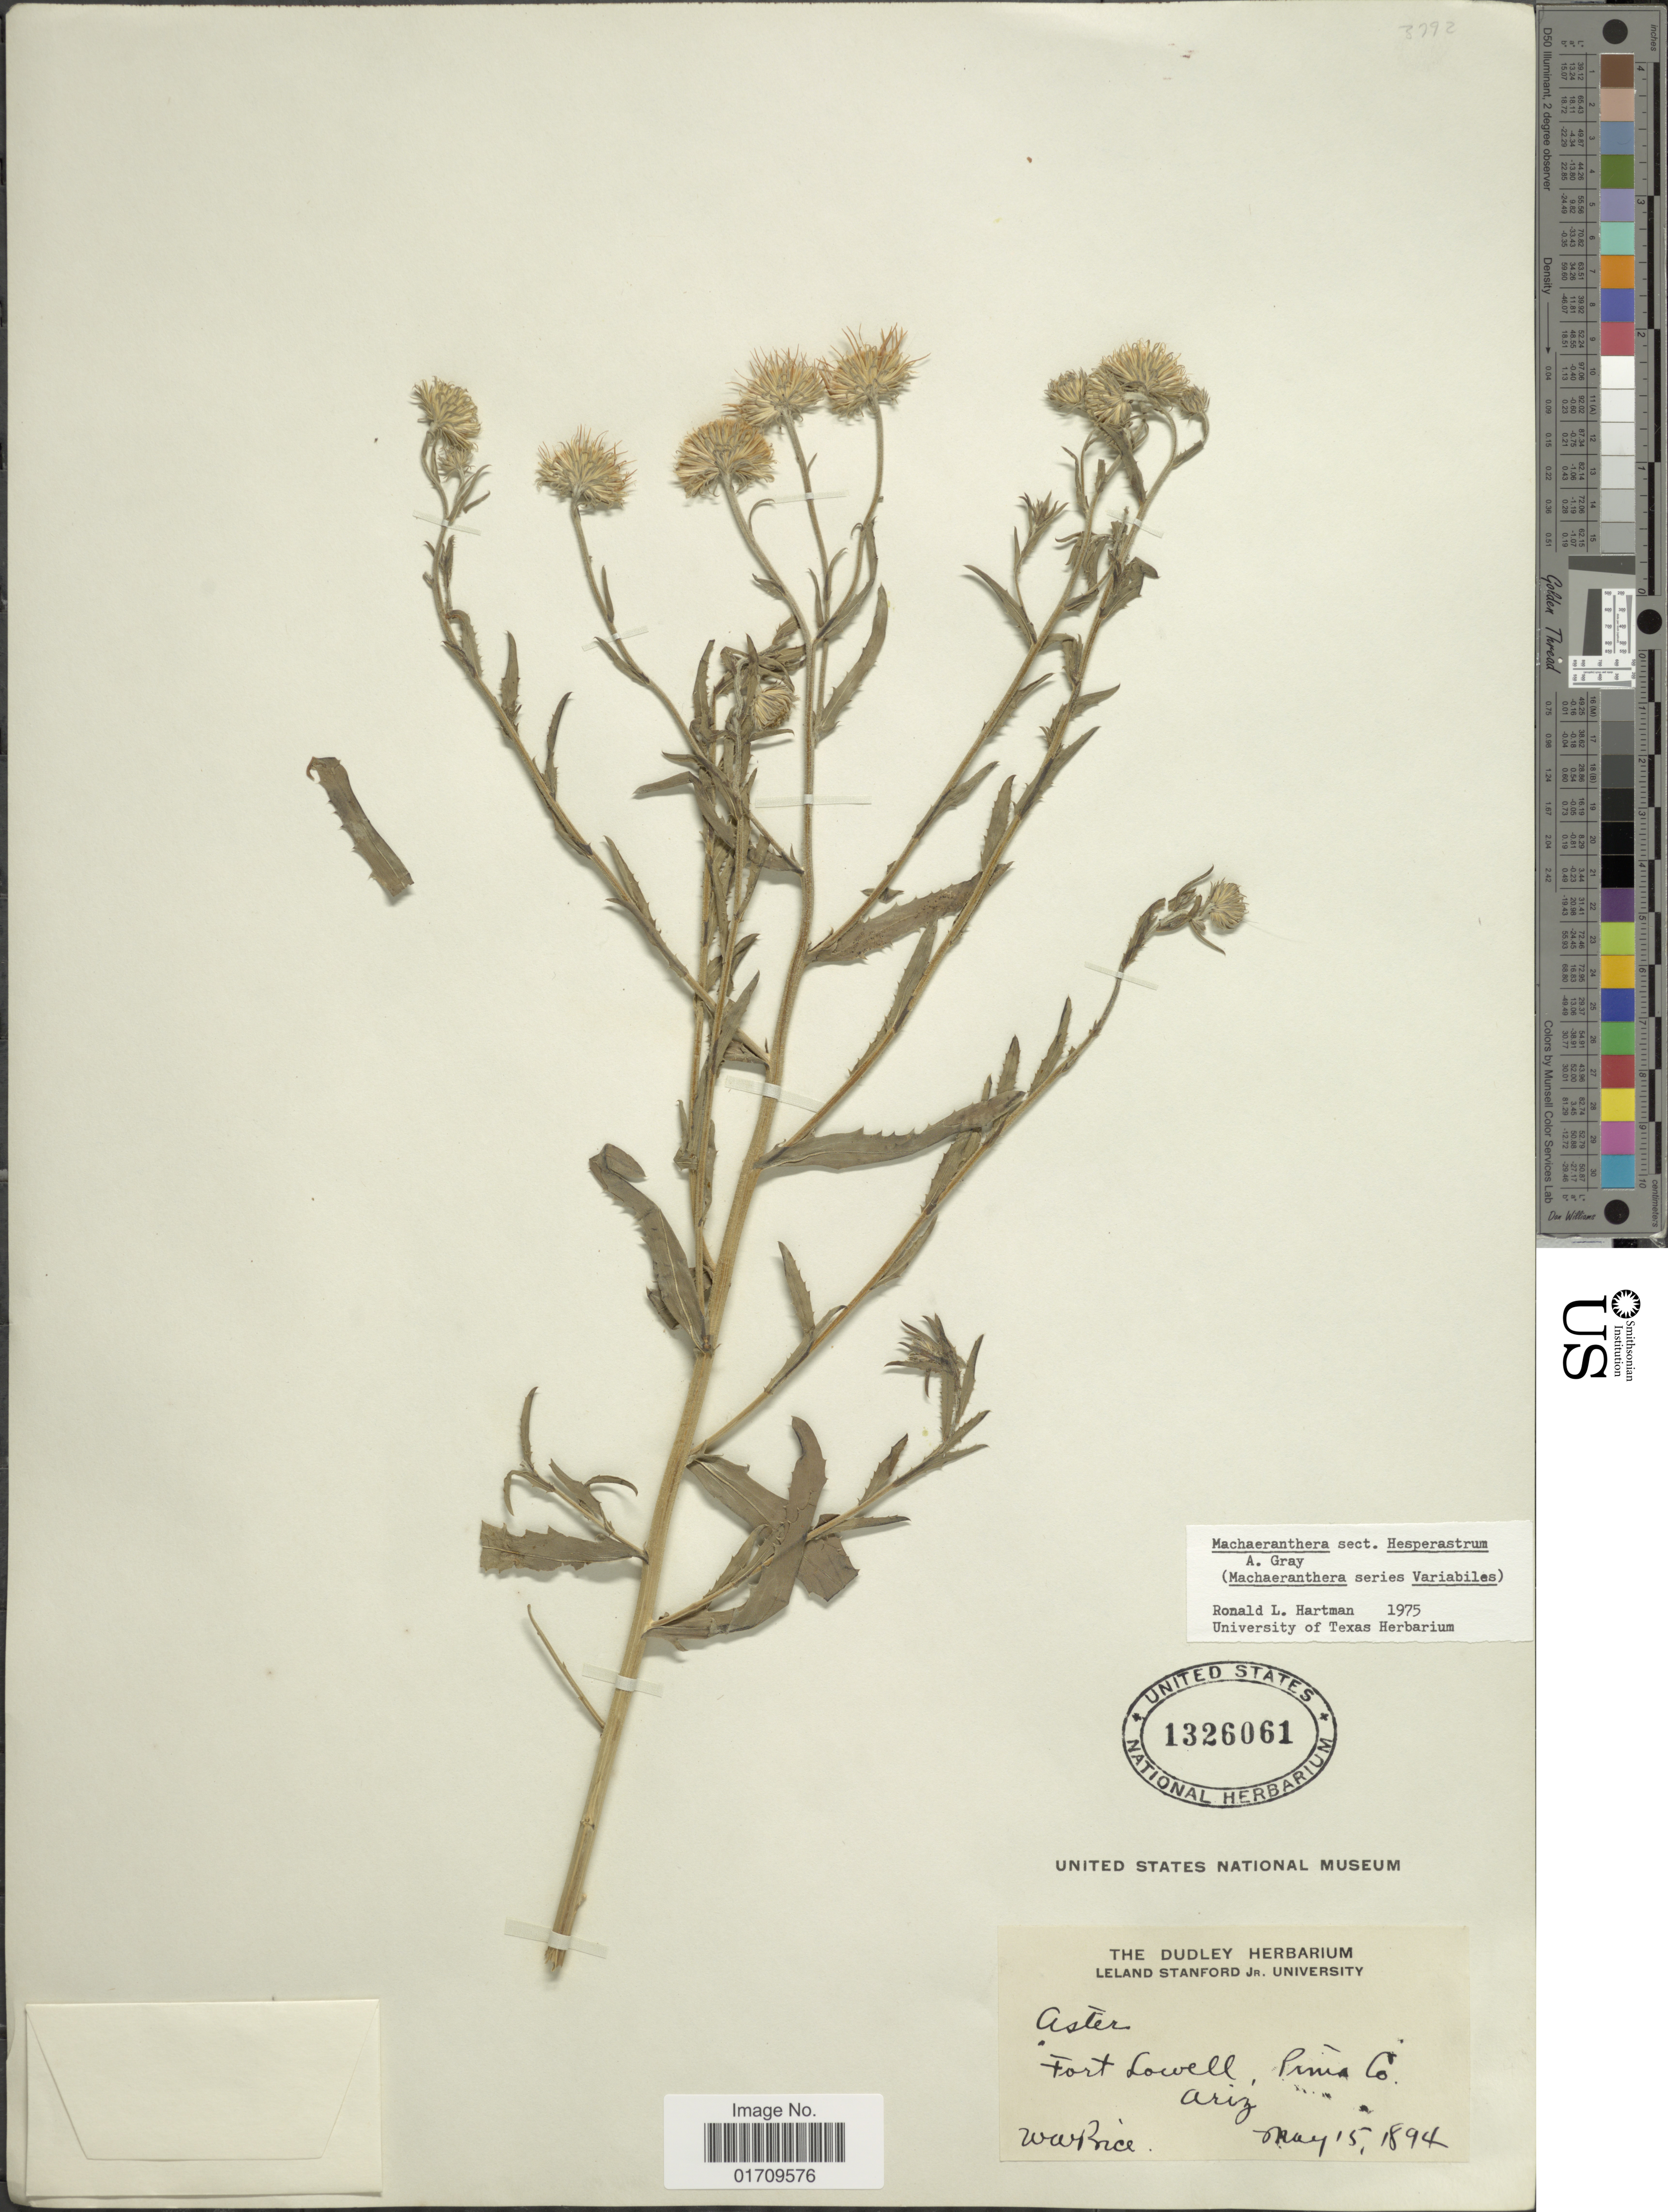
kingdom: Plantae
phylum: Tracheophyta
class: Magnoliopsida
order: Asterales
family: Asteraceae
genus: Machaeranthera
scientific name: Machaeranthera sp.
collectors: W. Price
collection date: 1894-05-15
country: United States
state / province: Arizona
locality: Fort Lowell, Pima Co., Ariz.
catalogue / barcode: US 1326061